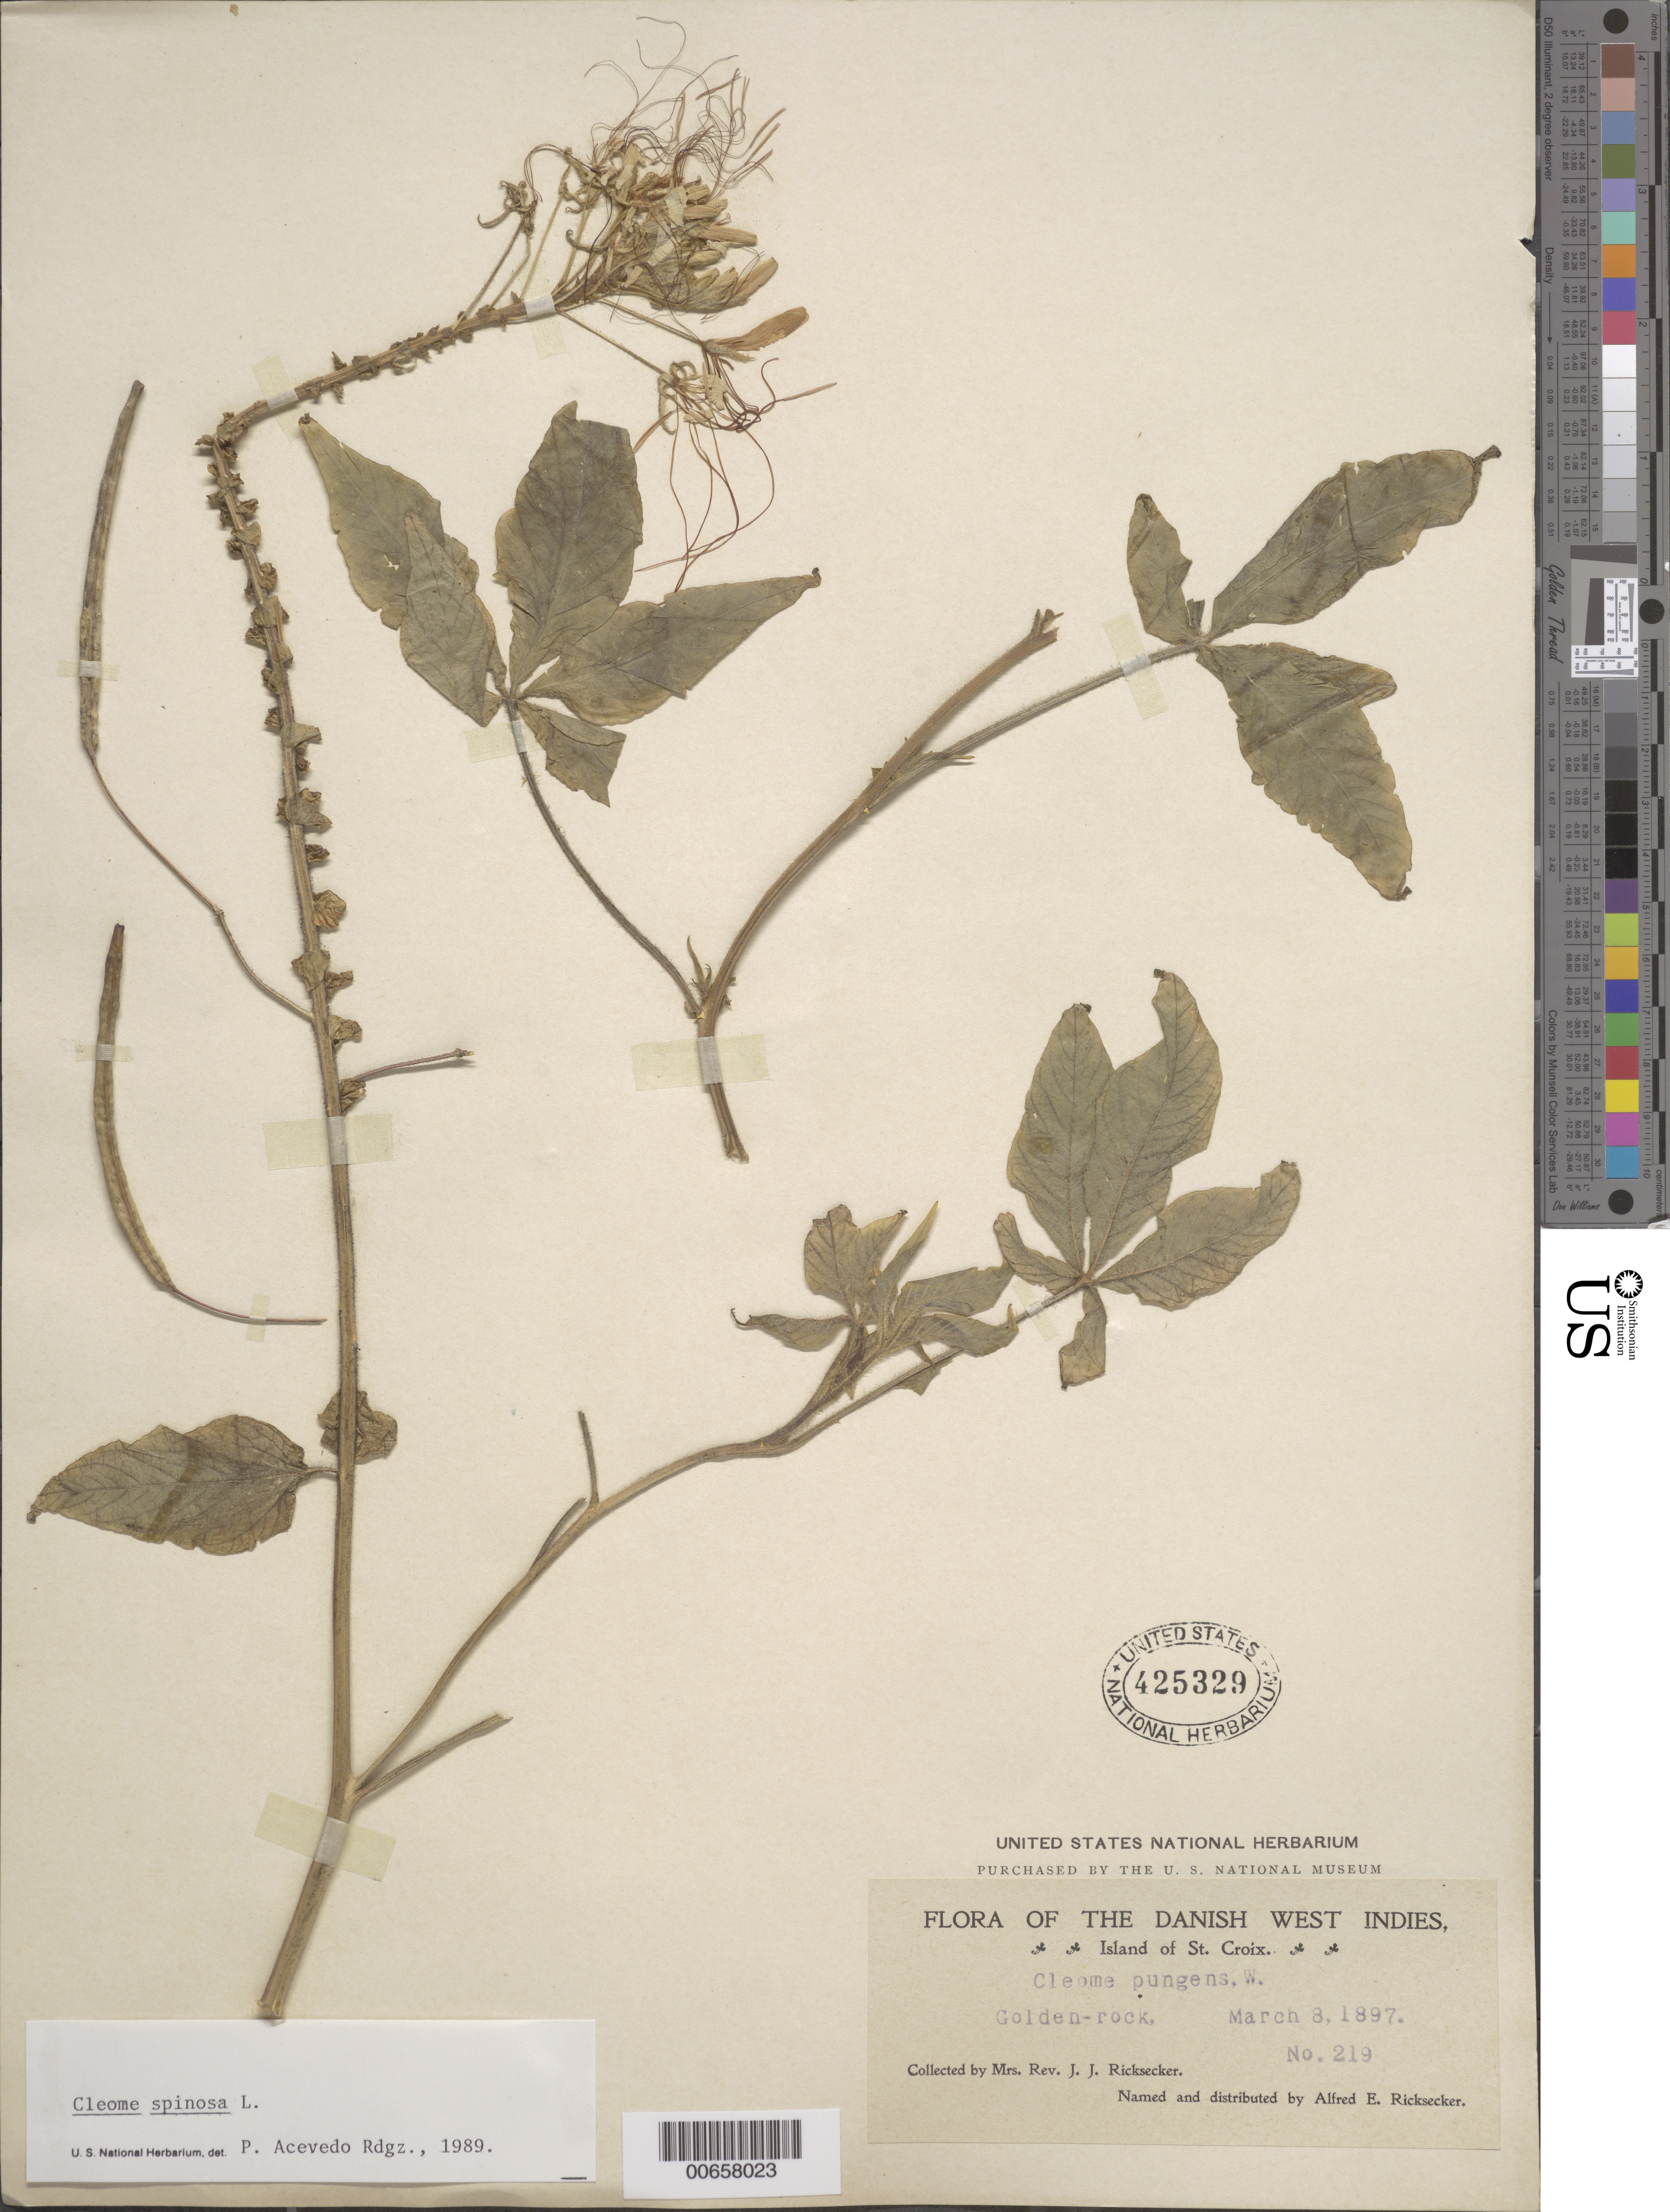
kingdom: Plantae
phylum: Tracheophyta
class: Magnoliopsida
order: Brassicales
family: Cleomaceae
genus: Tarenaya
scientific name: Tarenaya spinosa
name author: (Jacq.) Raf.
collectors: Mrs. J. J. Ricksecker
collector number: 219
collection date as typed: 08 Mar 1897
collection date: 1897-03-08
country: U.S. Virgin Islands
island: St. Croix Island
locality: Golden-rock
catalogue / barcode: US 425329